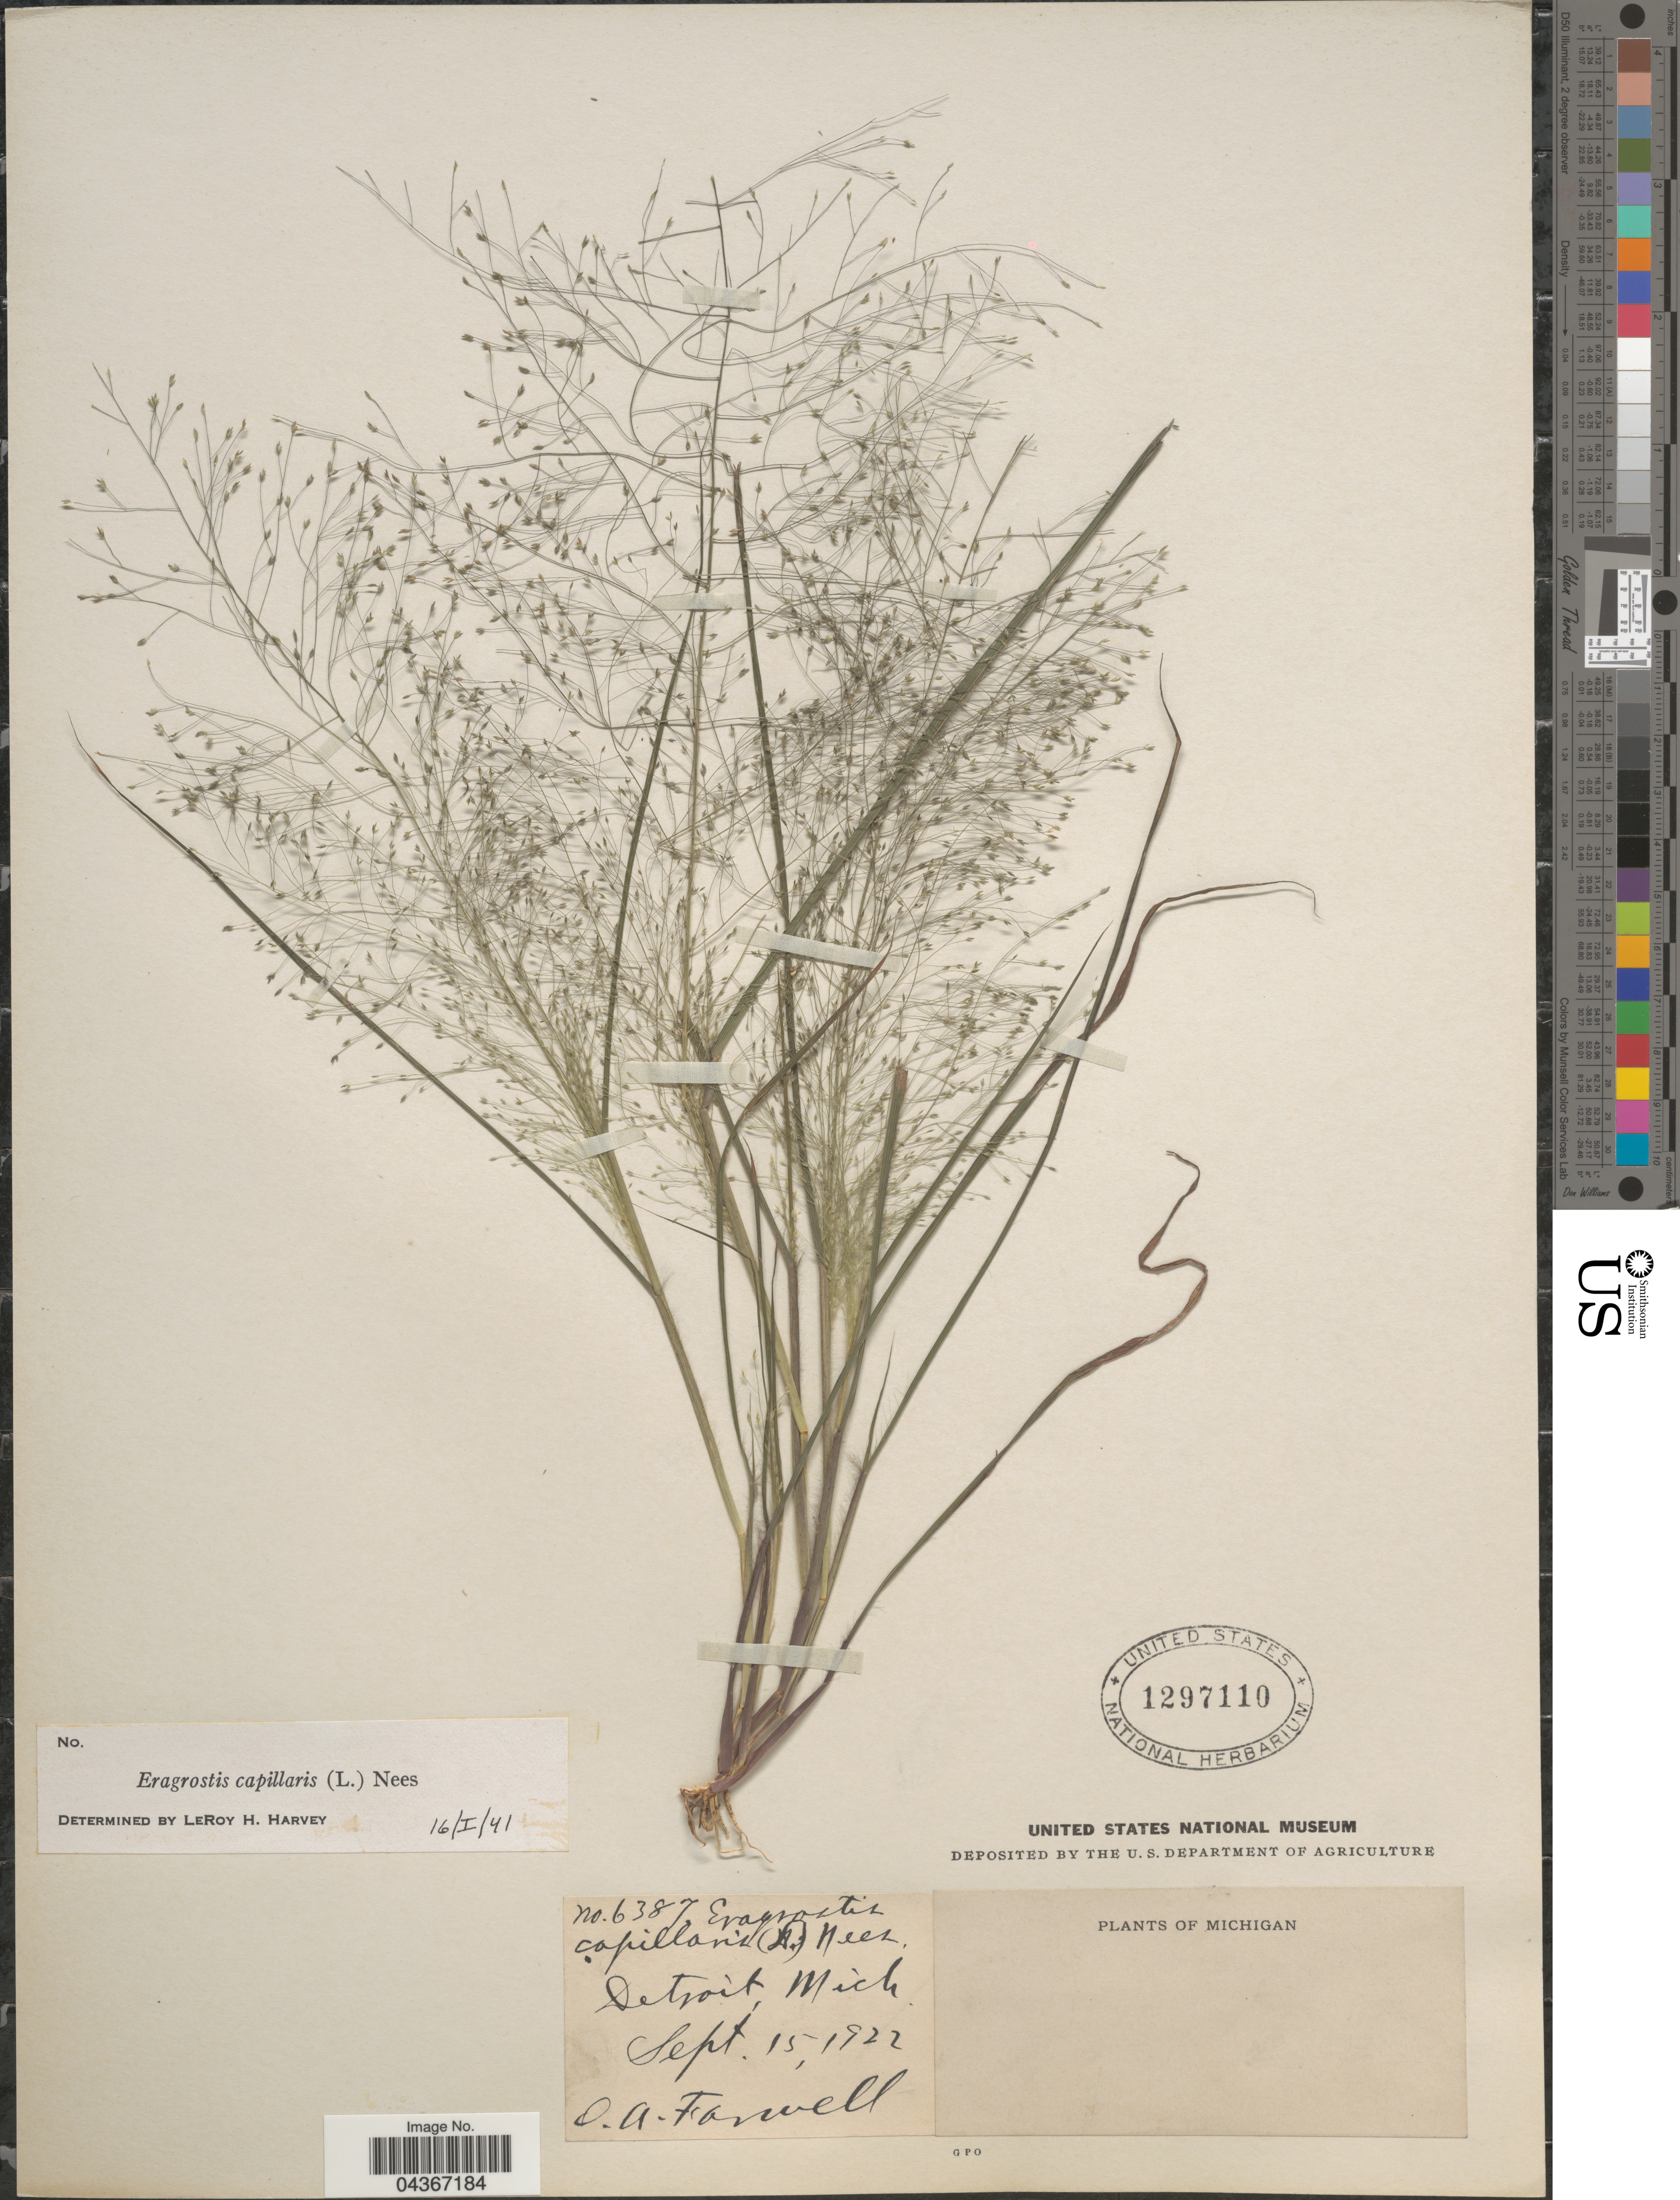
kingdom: Plantae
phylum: Tracheophyta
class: Liliopsida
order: Poales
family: Poaceae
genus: Eragrostis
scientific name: Eragrostis capillaris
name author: (L.) Nees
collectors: O. Farwell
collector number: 6387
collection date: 1922-09-15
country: United States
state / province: Michigan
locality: Detroit.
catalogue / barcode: US 1297110